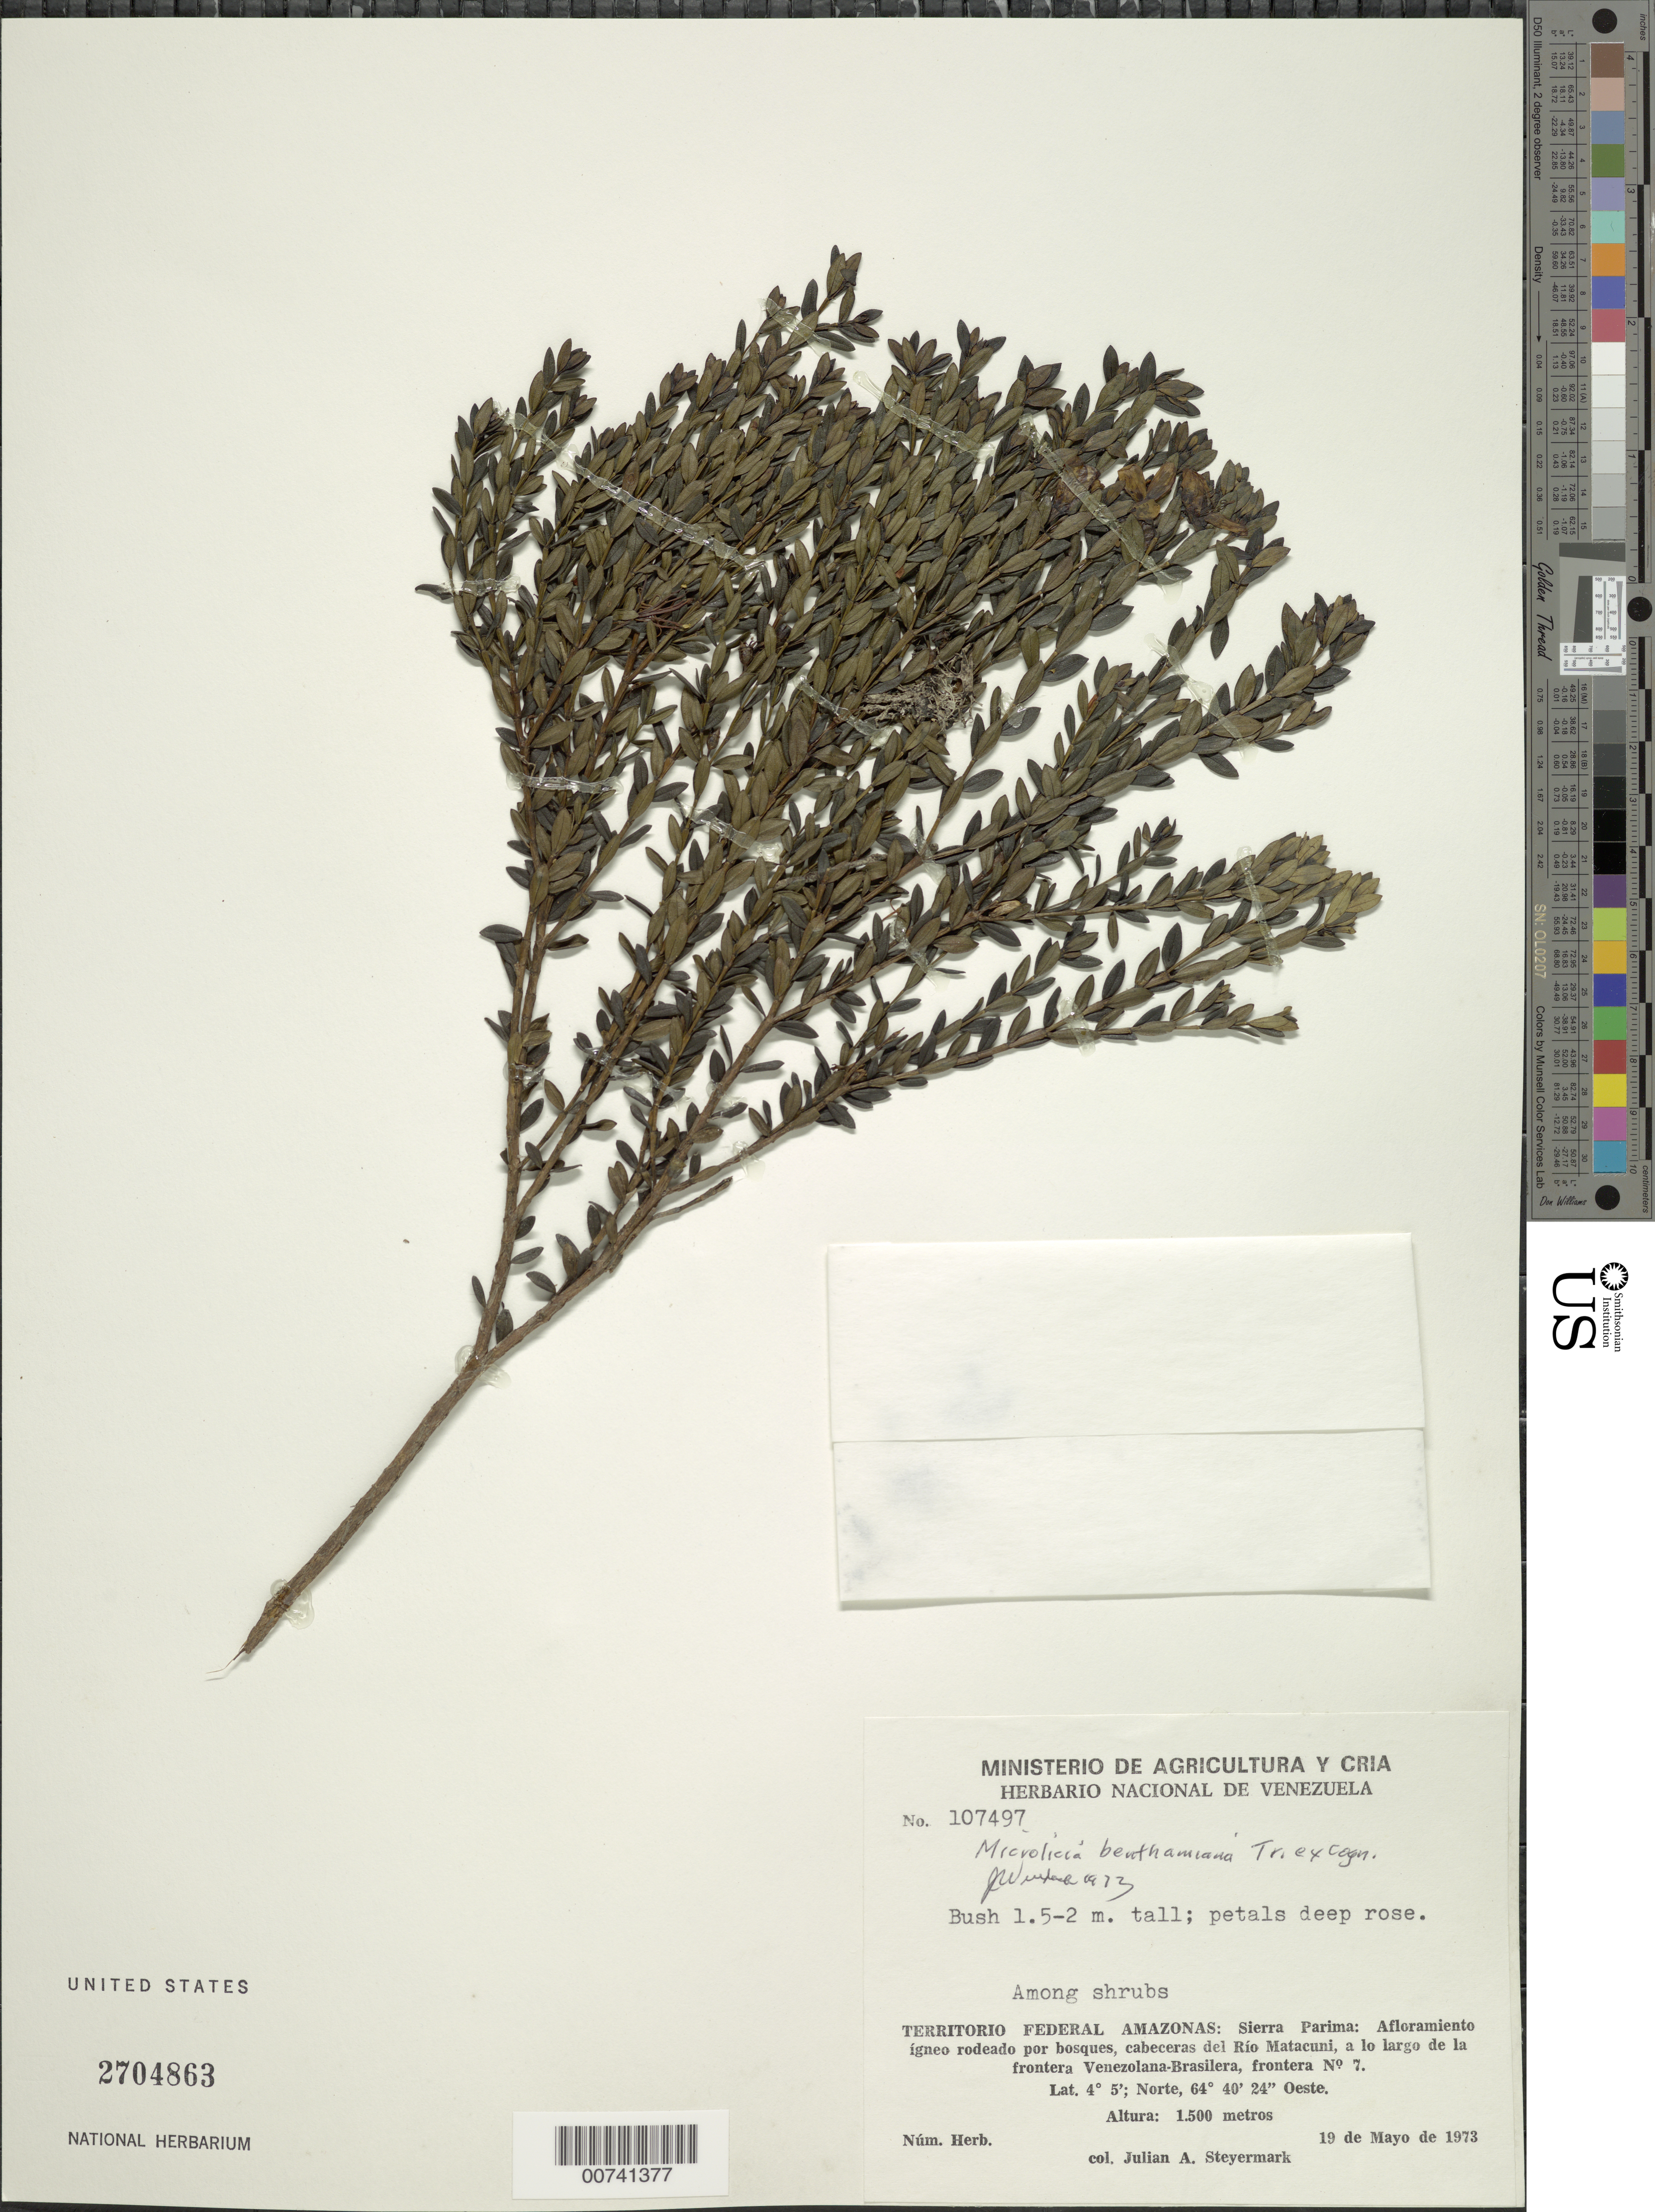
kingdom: Plantae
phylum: Tracheophyta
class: Magnoliopsida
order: Myrtales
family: Melastomataceae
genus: Microlicia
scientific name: Microlicia benthamiana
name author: Triana ex Cogn.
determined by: Wurdack, John J., (US), US (UNITED STATES)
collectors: J. Steyermark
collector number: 107497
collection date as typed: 19-May-73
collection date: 1973-05-19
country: Venezuela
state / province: Amazonas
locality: Sierra Parima; Río Matacuni; on Venezuela-Brazil frontier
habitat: Among shrubs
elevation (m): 1500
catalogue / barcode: US 2704863